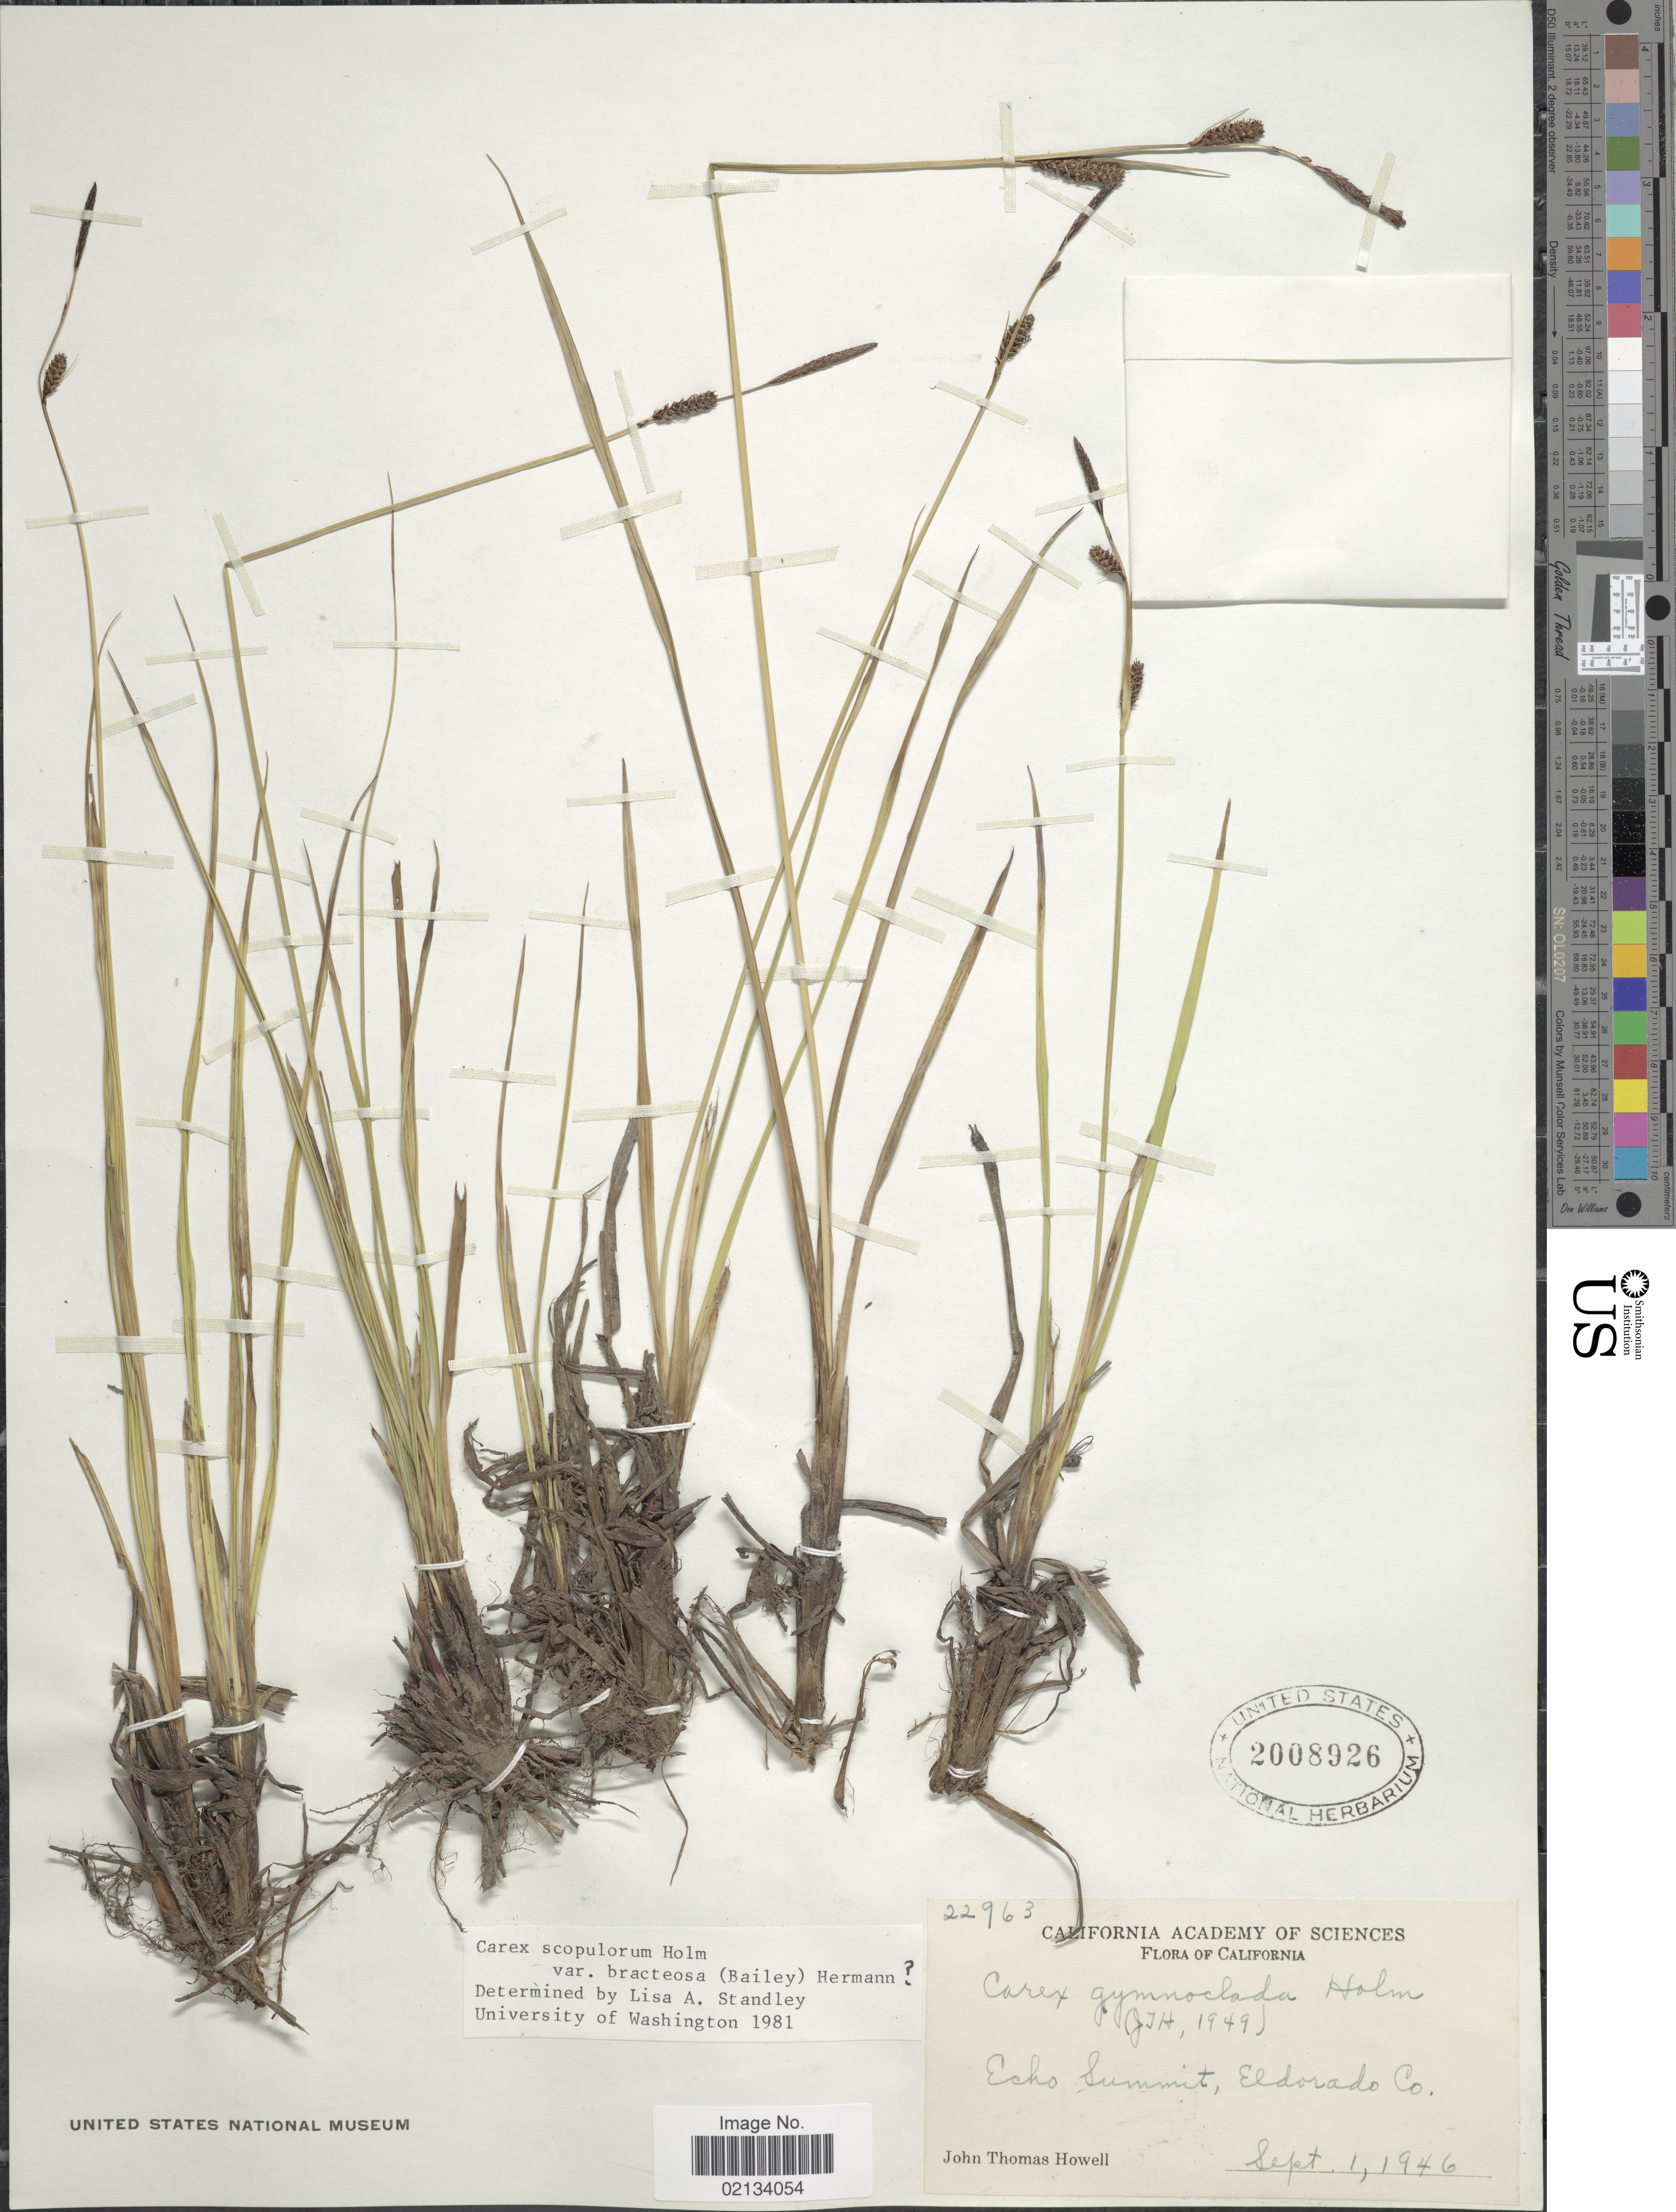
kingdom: Plantae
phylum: Tracheophyta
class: Liliopsida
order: Poales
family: Cyperaceae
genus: Carex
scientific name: Carex scopulorum var. bracteosa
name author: (L.H. Bailey) F.J. Herm.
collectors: J. T. Howell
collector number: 22963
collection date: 1946-09-01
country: United States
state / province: California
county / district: El Dorado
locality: Echo Summit, Eldorado Co.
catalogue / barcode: US 2008926